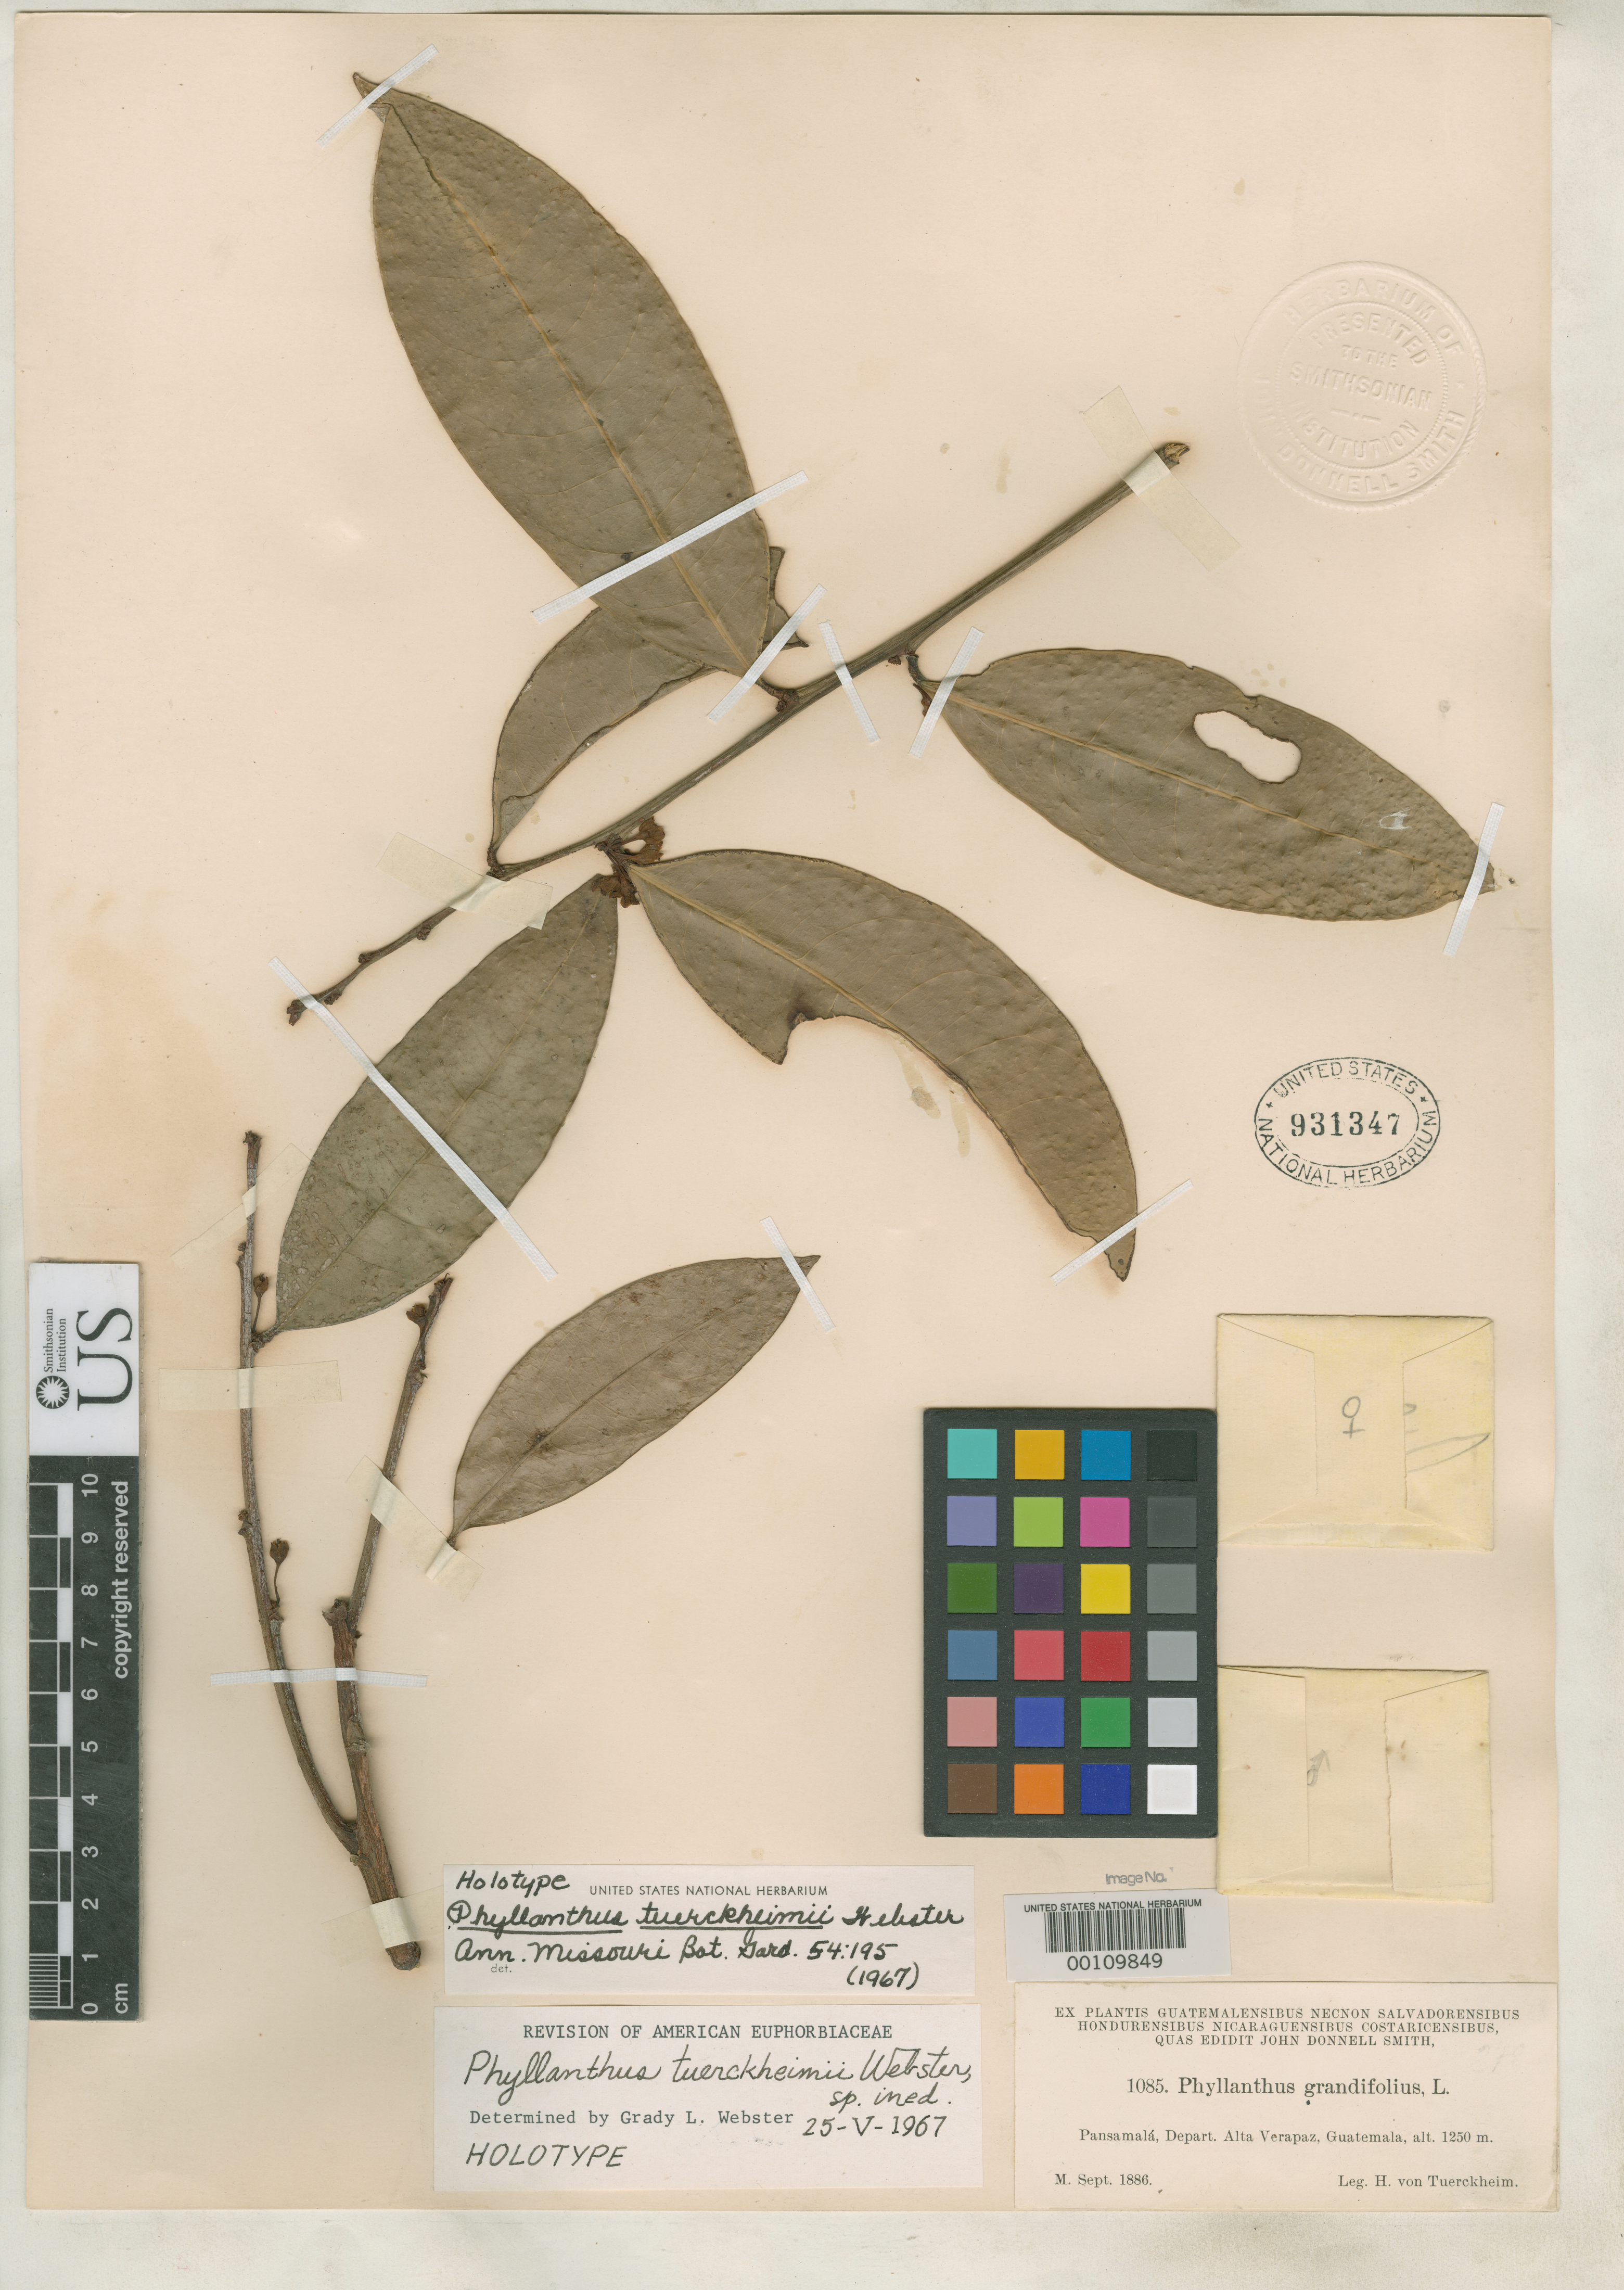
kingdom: Plantae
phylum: Tracheophyta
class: Magnoliopsida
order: Malpighiales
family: Phyllanthaceae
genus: Phyllanthus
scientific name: Phyllanthus tuerckheimii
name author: G.L. Webster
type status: Holotype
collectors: H. von Türckheim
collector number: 1085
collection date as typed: Sep 1886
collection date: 1886-09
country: Guatemala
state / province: Alta Verapaz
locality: Pansamalá.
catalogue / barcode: US 931347